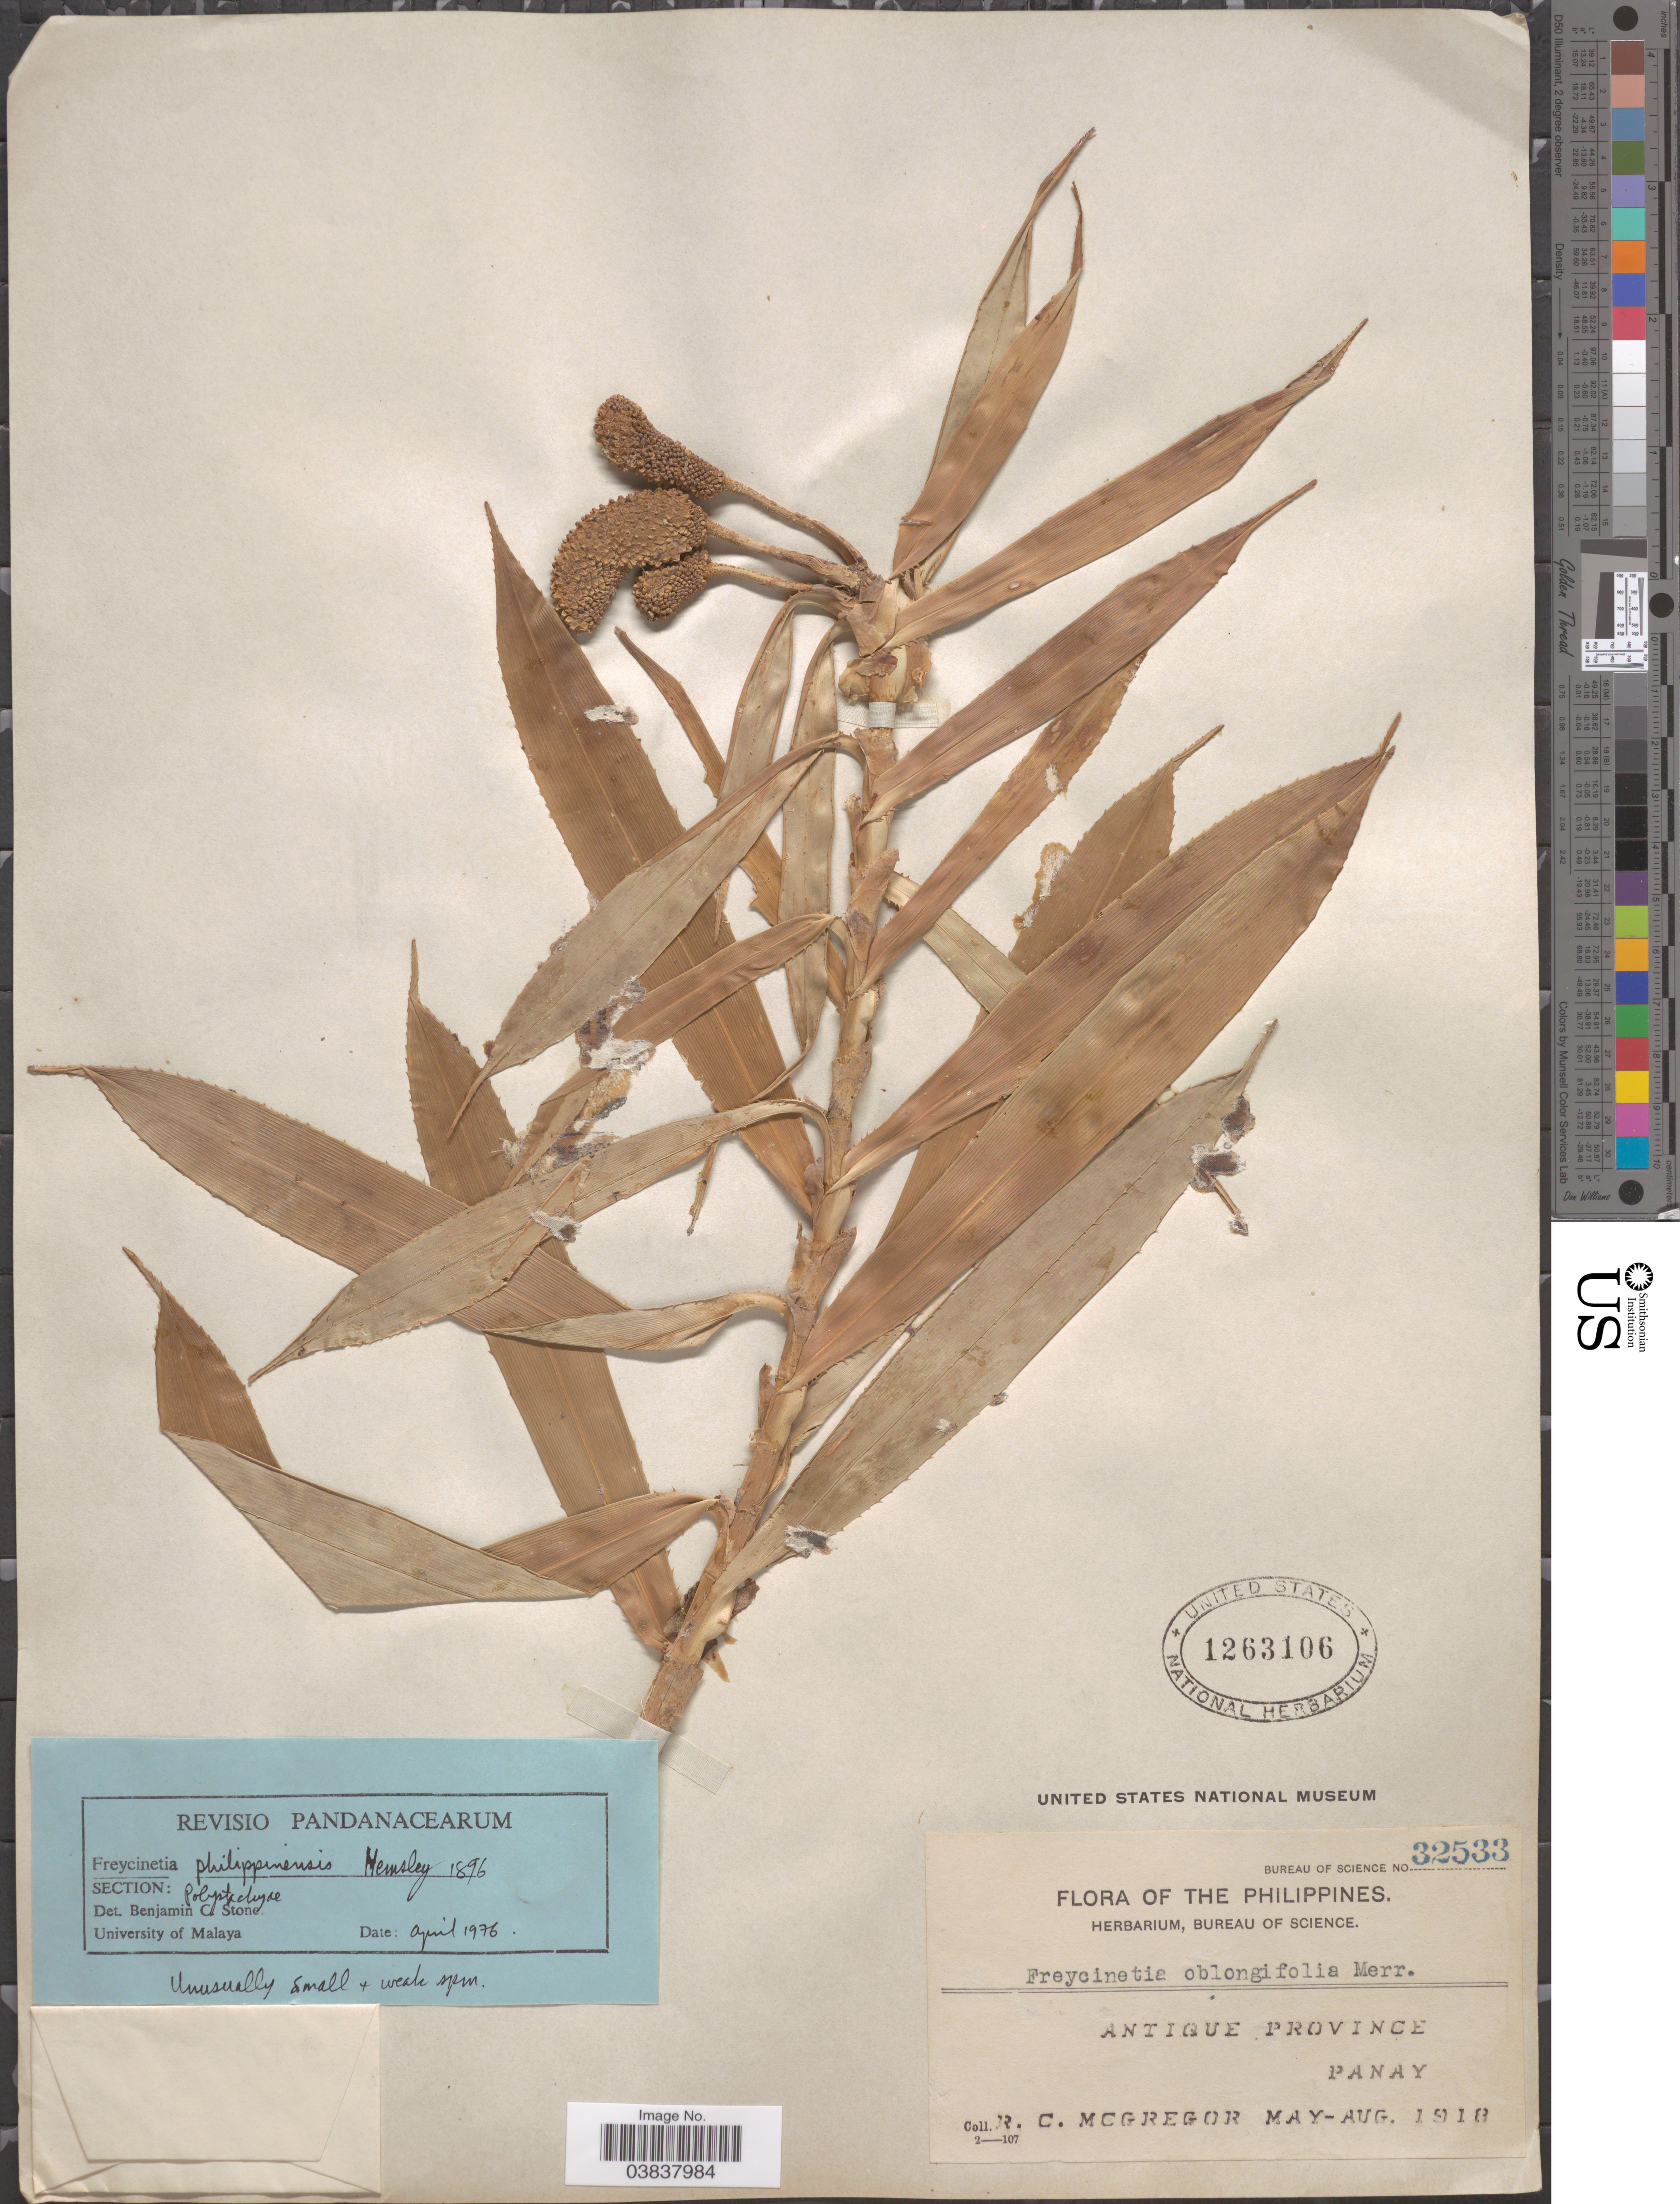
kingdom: Plantae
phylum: Tracheophyta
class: Liliopsida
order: Pandanales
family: Pandanaceae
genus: Freycinetia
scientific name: Freycinetia philippinensis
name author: Hemsl.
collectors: R. C. McGregor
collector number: Bureau of Science 32533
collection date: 1918-05/1918-08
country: Philippines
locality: Antique Province.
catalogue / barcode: US 1263106